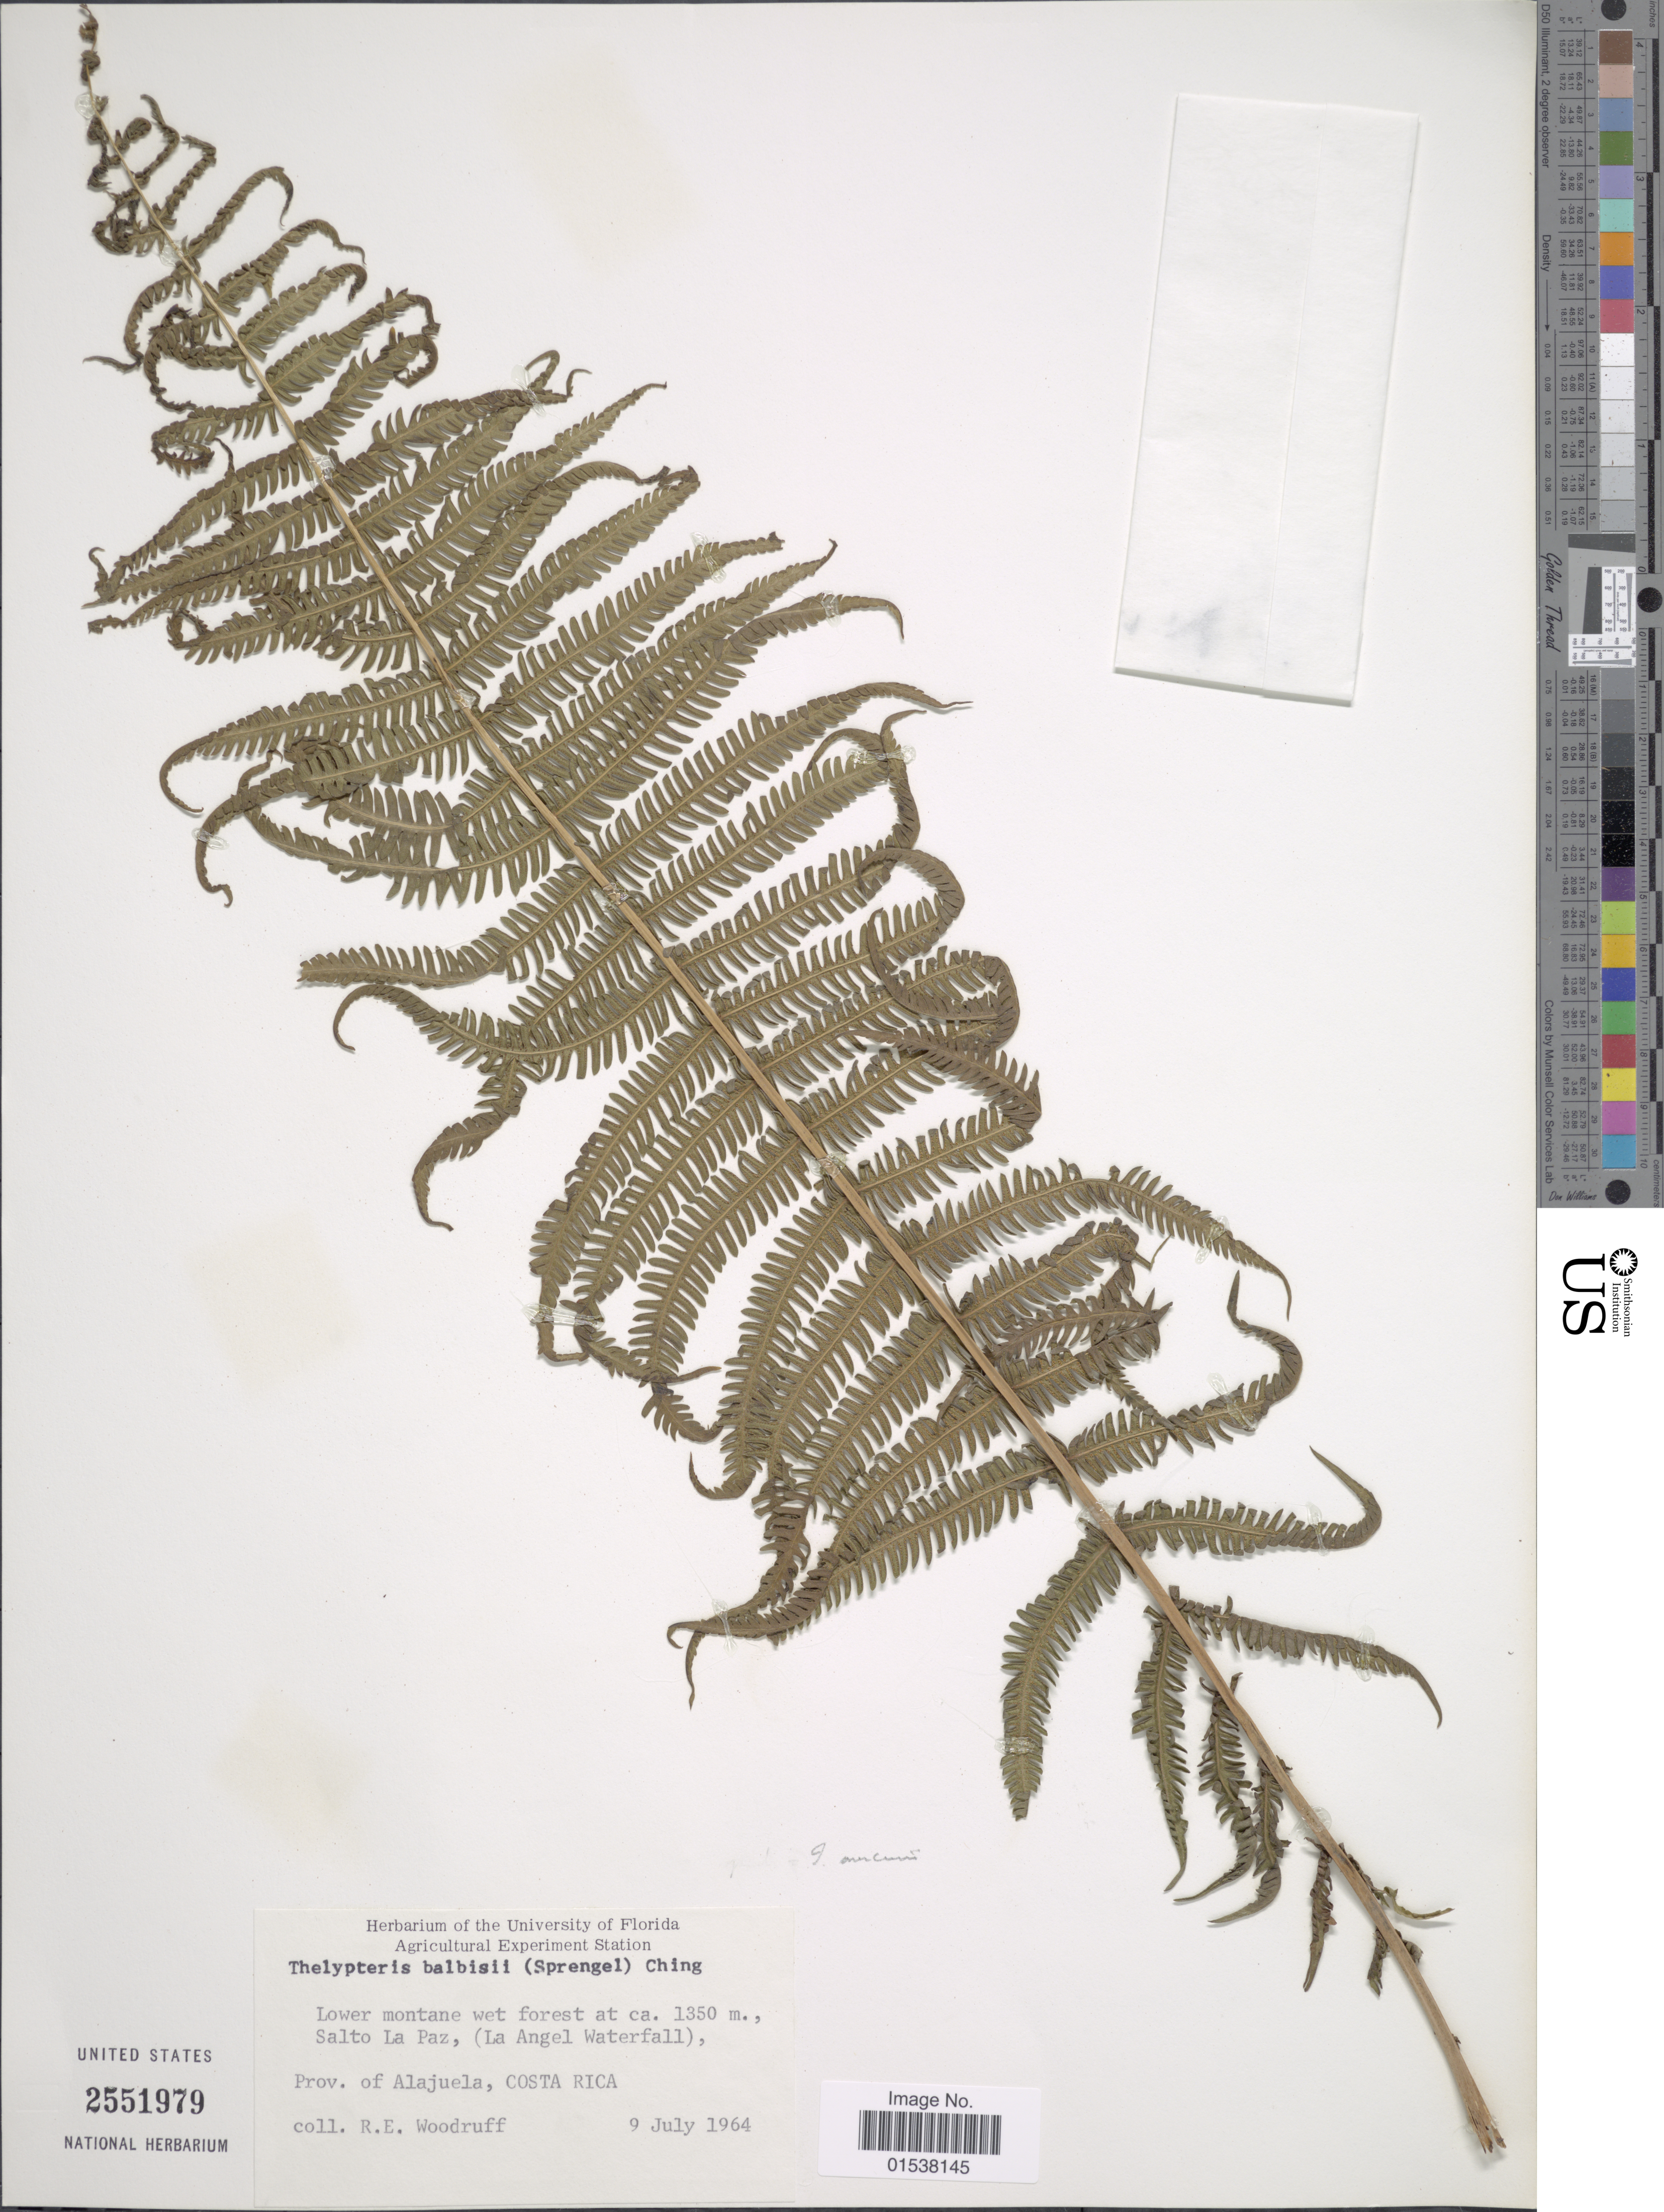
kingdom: Plantae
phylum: Tracheophyta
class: Polypodiopsida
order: Polypodiales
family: Thelypteridaceae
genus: Amauropelta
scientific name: Amauropelta balbisii (Spreng.) comb. nov., ined. 2015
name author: (Spreng.)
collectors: R. Woodruff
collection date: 1964-07-09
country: Costa Rica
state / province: Alajuela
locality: Salto La Paz, (La Angel Waterfall), Prov. of Alajuela, Costa Rica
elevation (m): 1350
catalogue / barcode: US 2551979